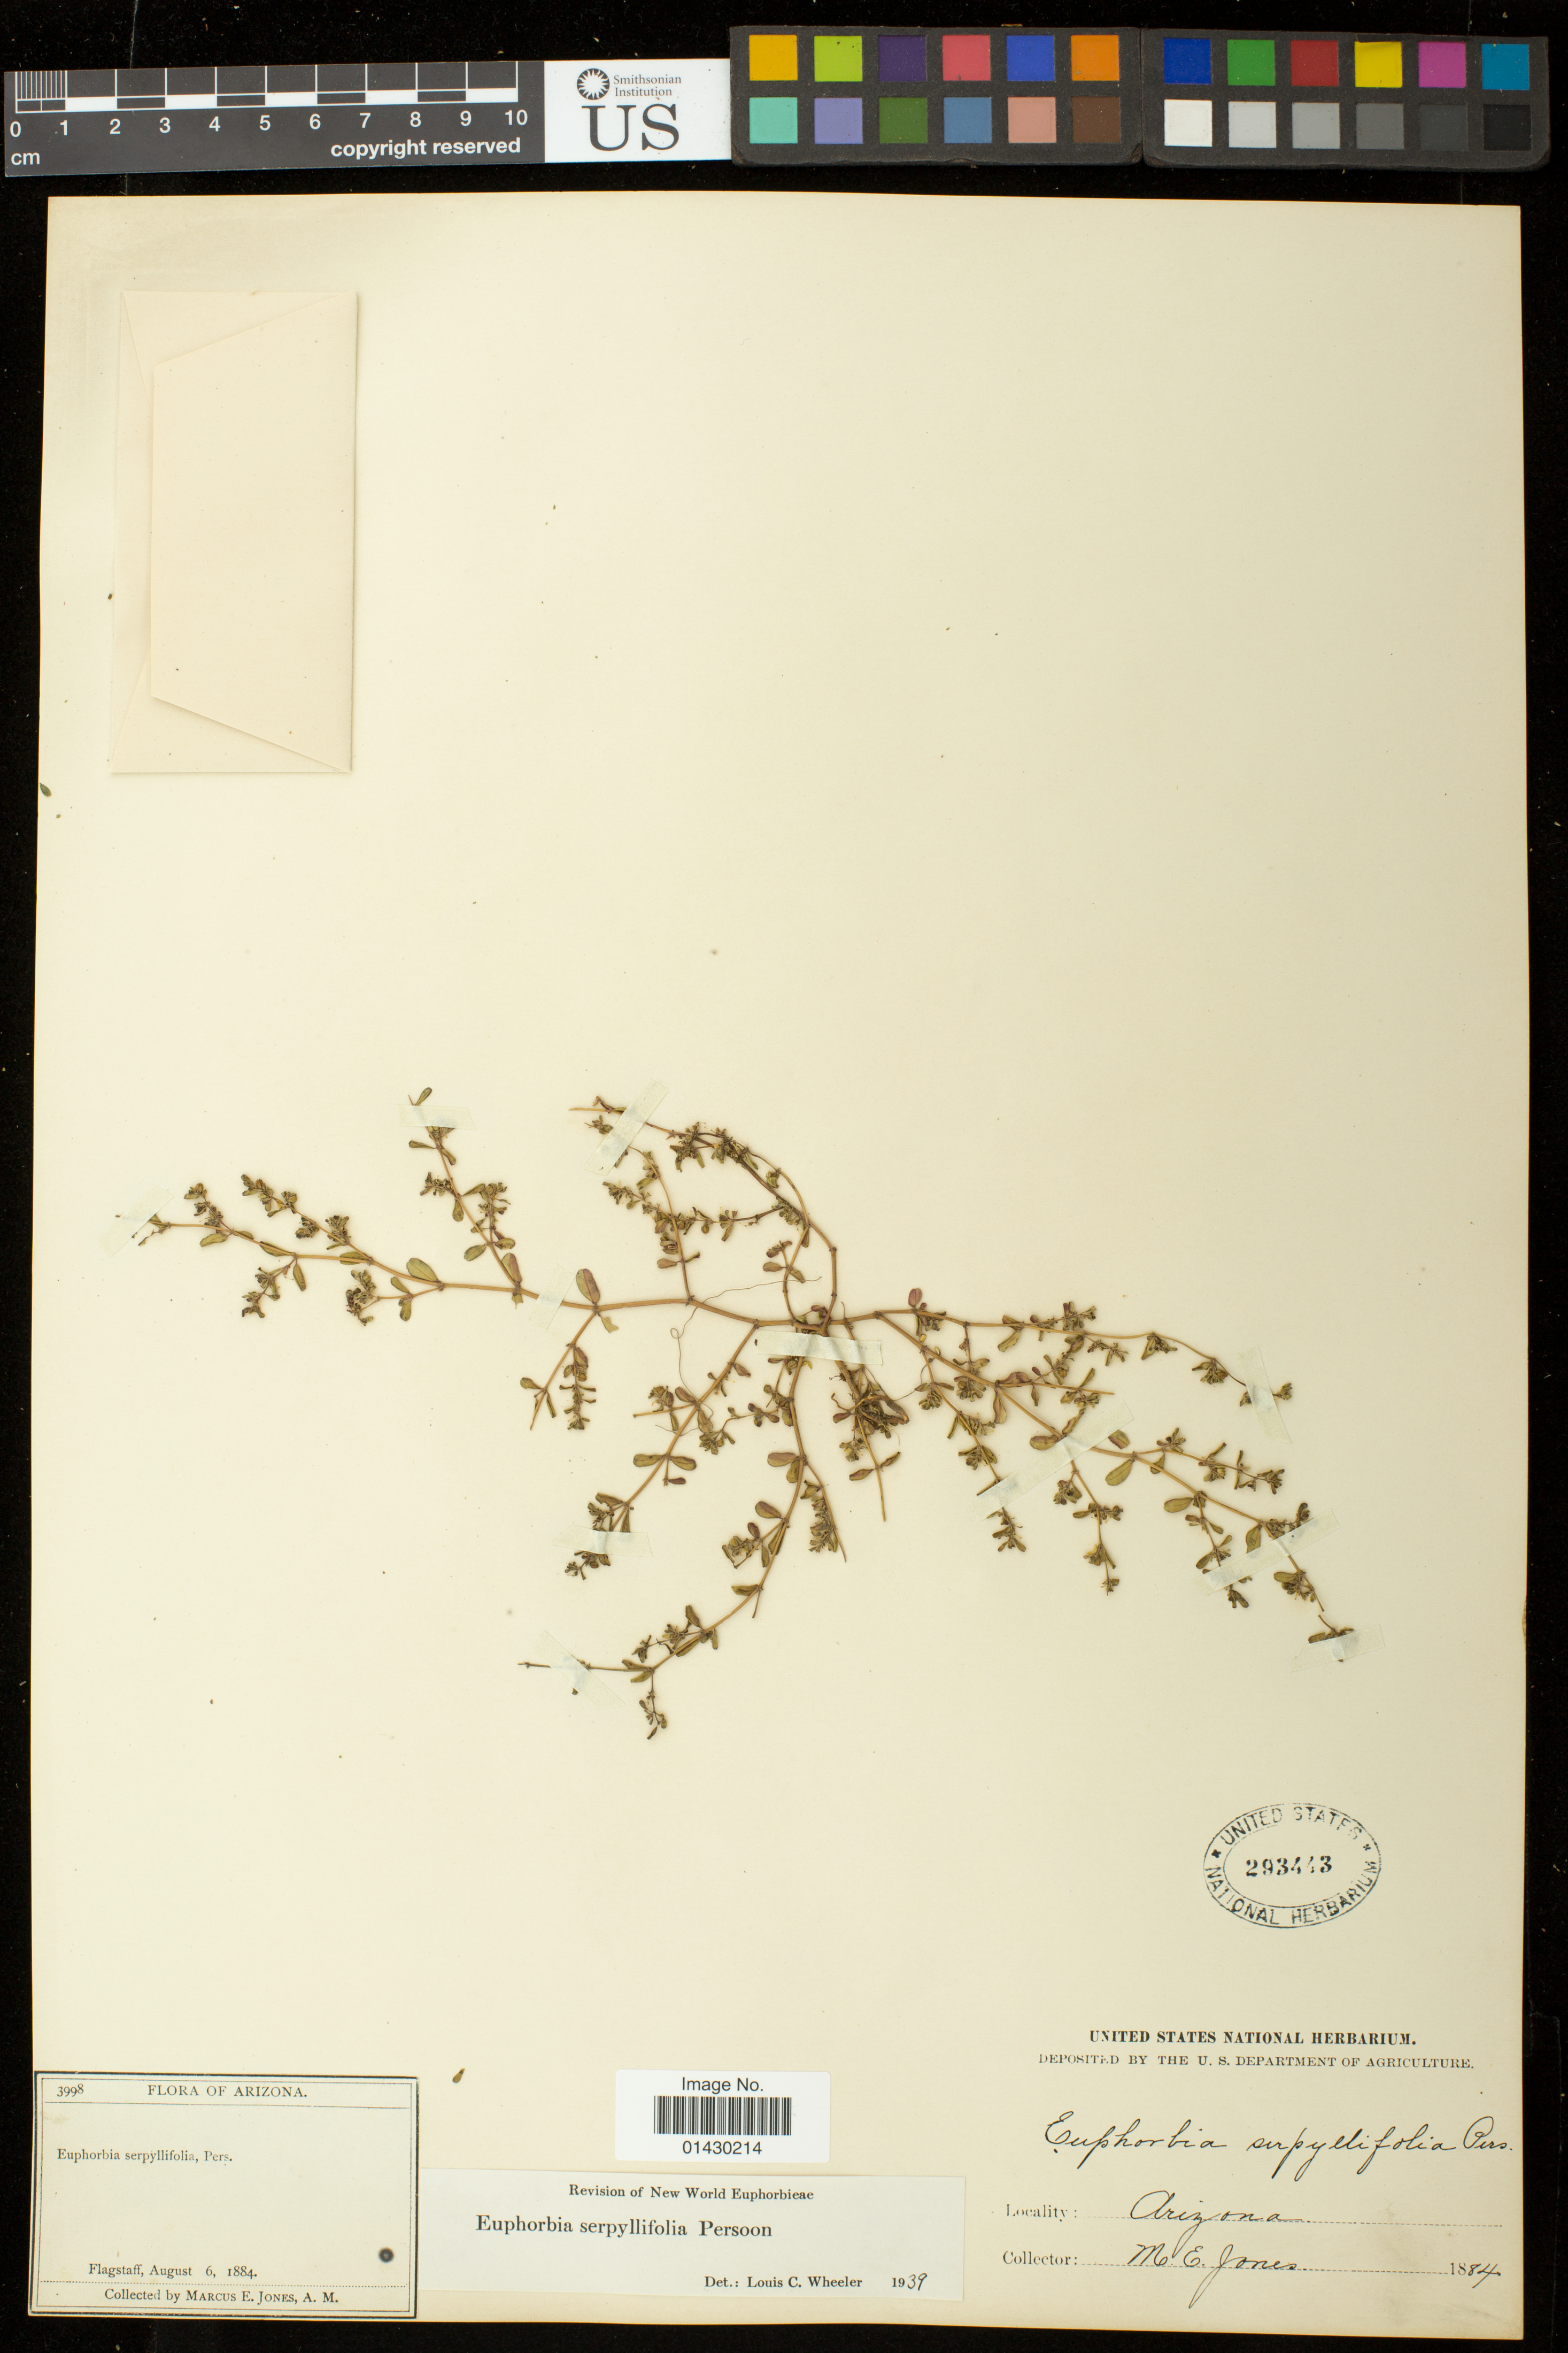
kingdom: Plantae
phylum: Tracheophyta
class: Magnoliopsida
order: Malpighiales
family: Euphorbiaceae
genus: Euphorbia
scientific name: Euphorbia serpillifolia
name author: Pers.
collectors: M. E. Jones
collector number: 3998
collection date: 1884-08-06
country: United States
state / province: Arizona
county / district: Coconino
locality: Flagstaff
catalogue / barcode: US 293443